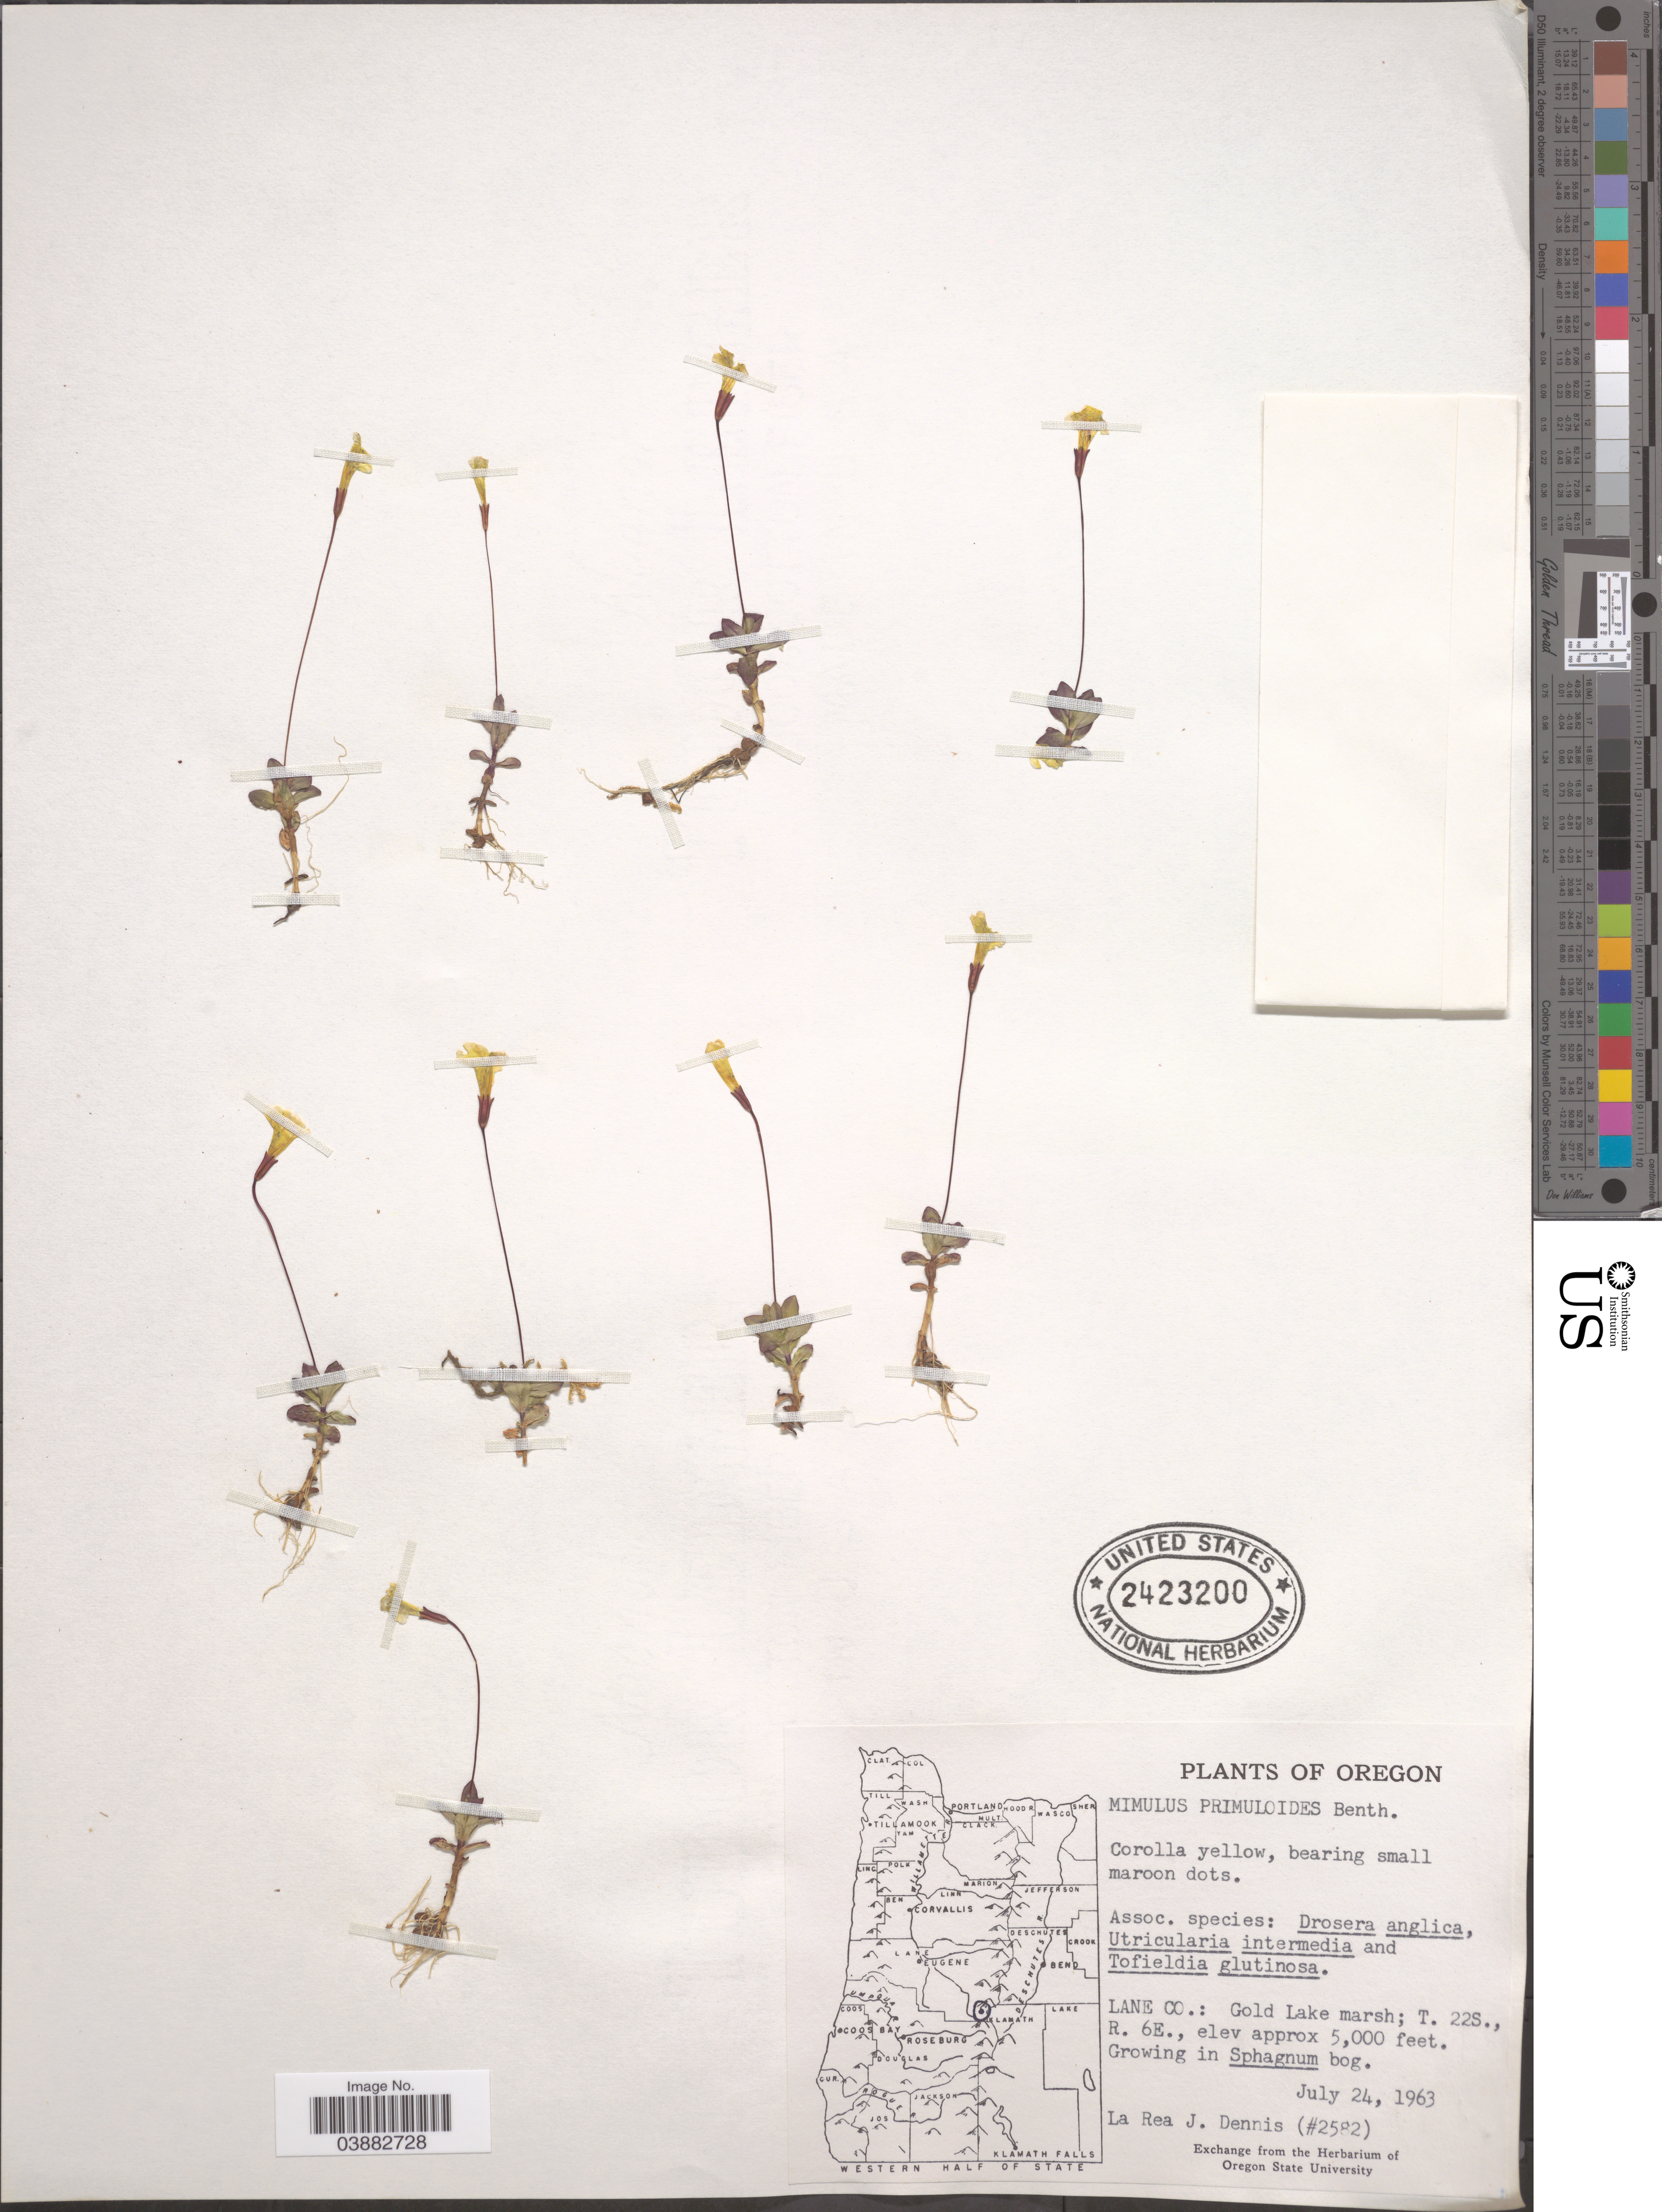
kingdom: Plantae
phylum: Tracheophyta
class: Magnoliopsida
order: Lamiales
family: Phrymaceae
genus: Mimulus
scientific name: Mimulus primuloides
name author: Benth.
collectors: L. Dennis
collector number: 2582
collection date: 1963-07-24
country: United States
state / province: Oregon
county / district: Lane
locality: Lane Co.: Gold Lake marsh; T.22S., R. 6E.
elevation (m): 1524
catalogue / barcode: US 2423200